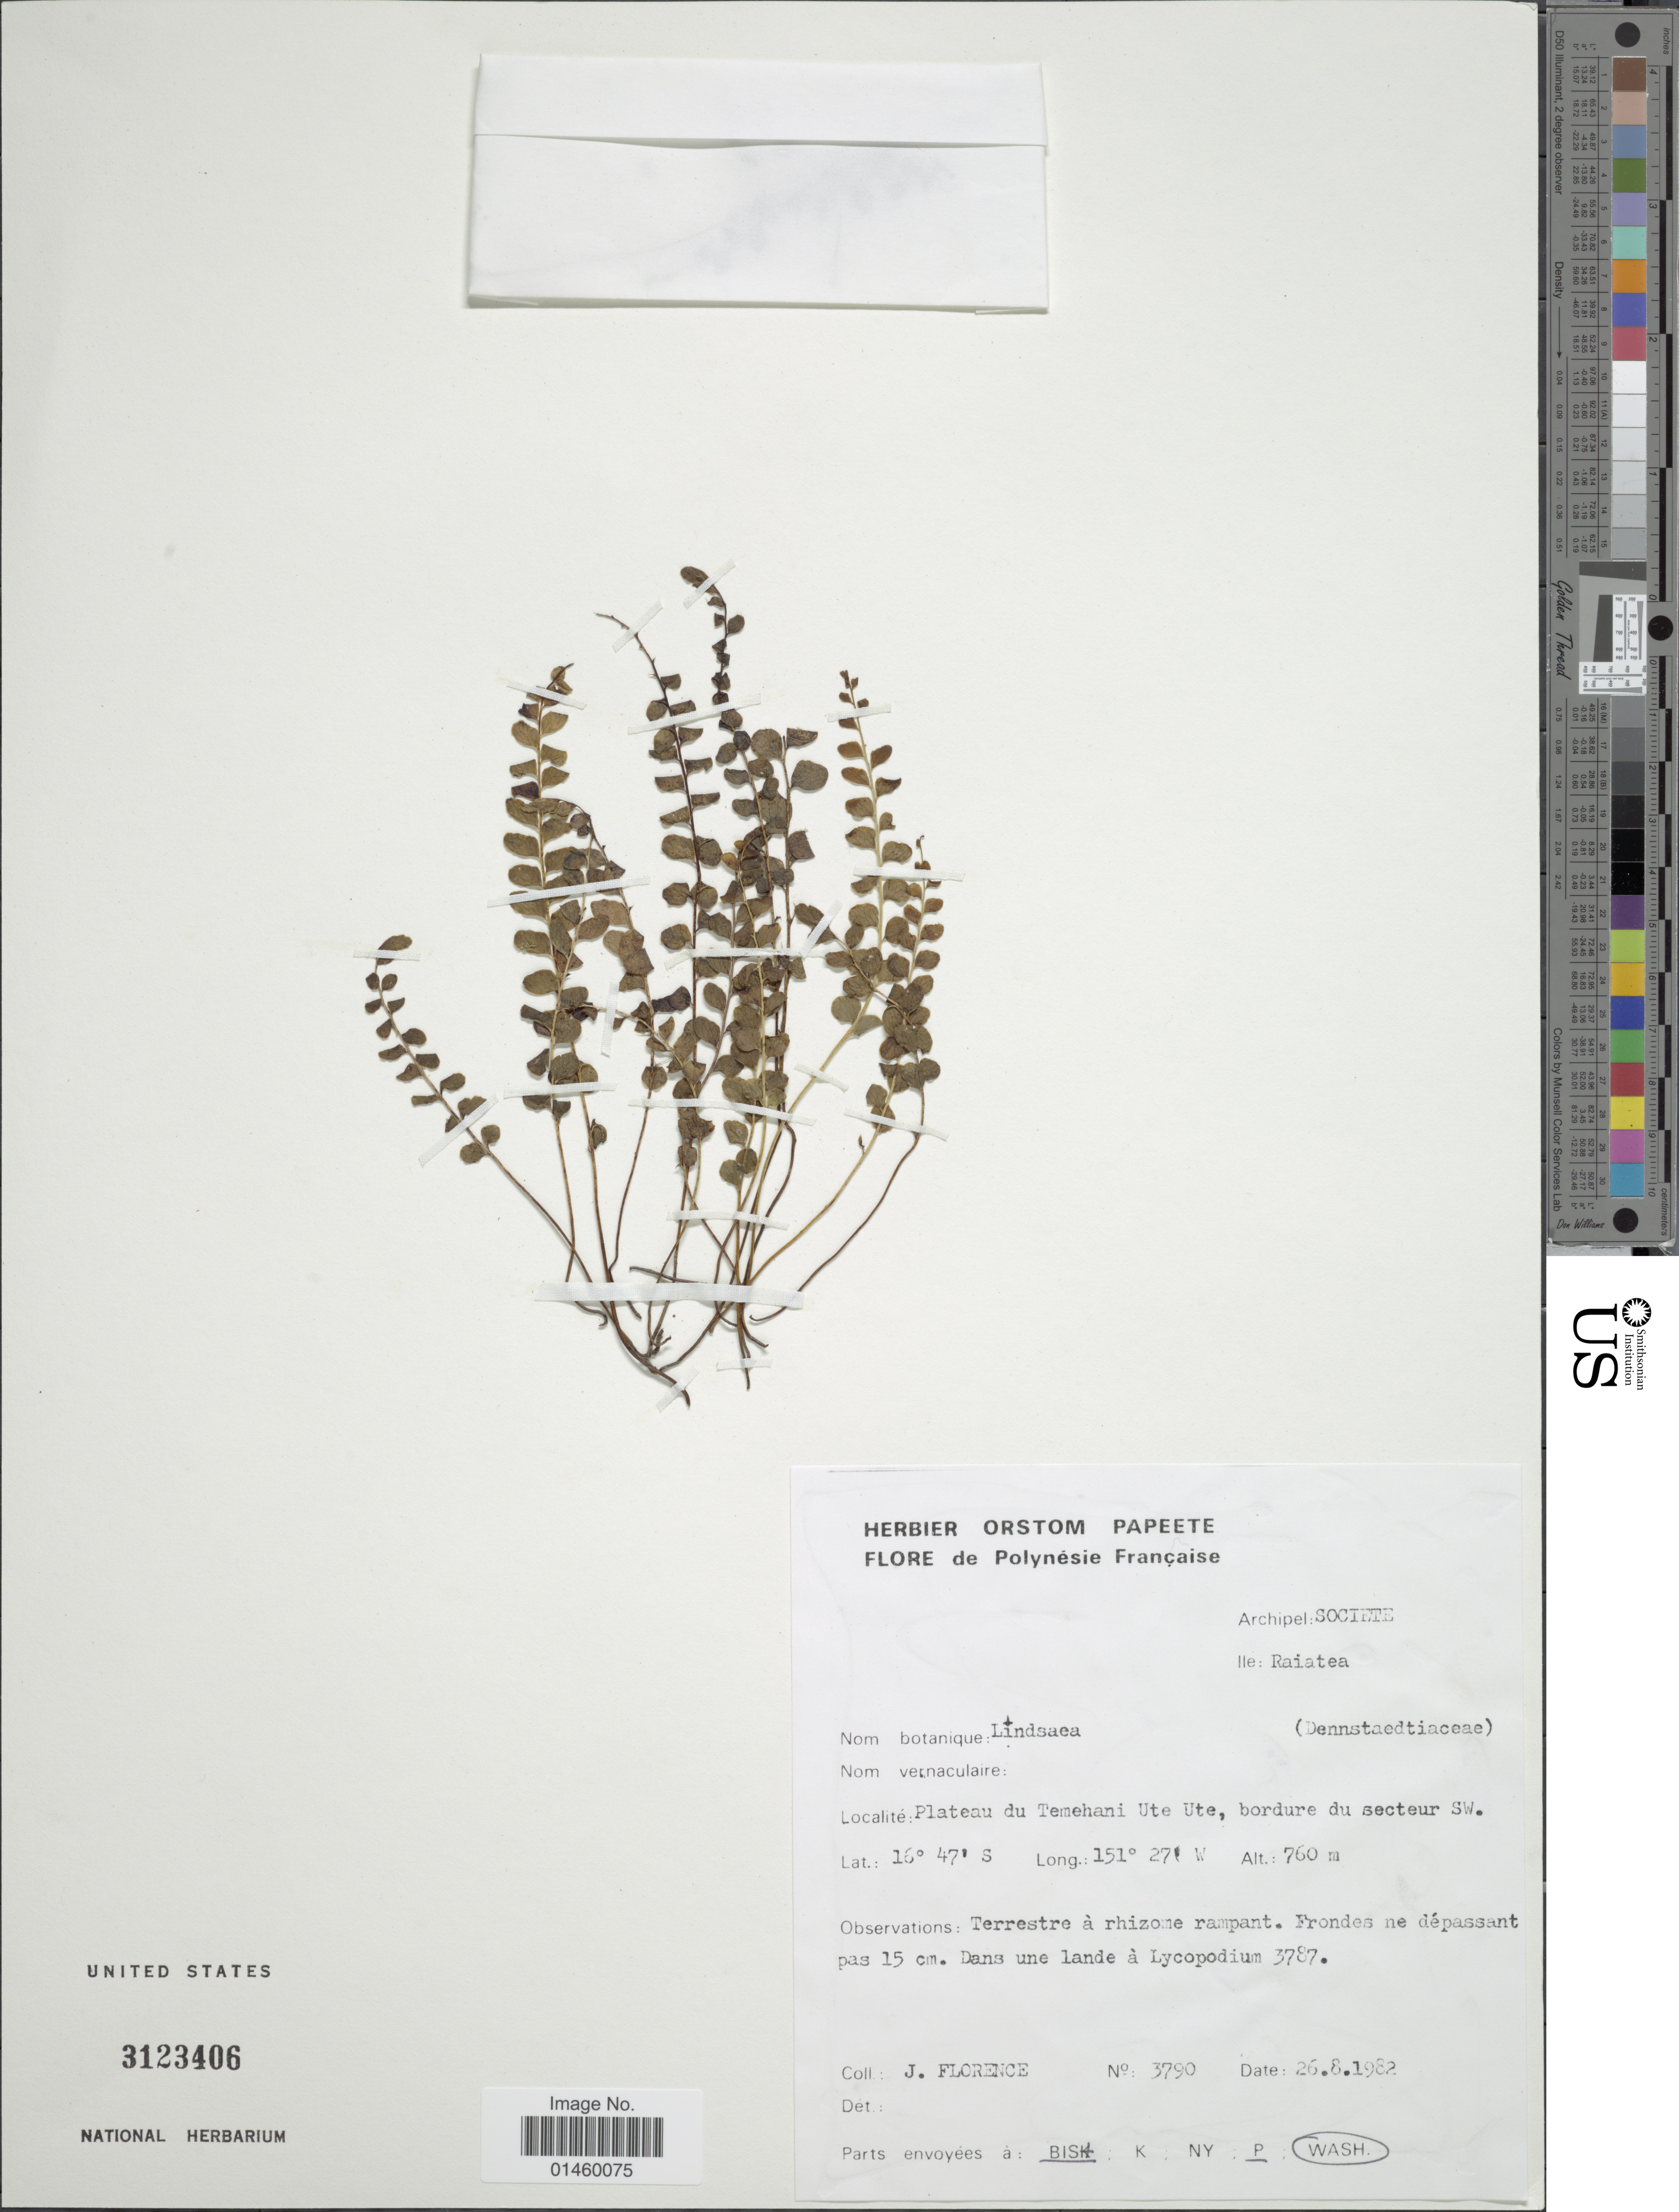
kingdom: Plantae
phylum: Tracheophyta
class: Polypodiopsida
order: Polypodiales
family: Lindsaeaceae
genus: Lindsaea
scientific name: Lindsaea propinqua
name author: Hook.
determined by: Florence, J.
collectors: J. Florence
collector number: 3790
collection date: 1982-08-26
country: French Polynesia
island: Raiatea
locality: Polynesie Francaise. Archipel: Societe. Ille: Raiatea. Plateau du Temehani Ute Ute, bordure du secteur SW.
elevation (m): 760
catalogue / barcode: US 3123406